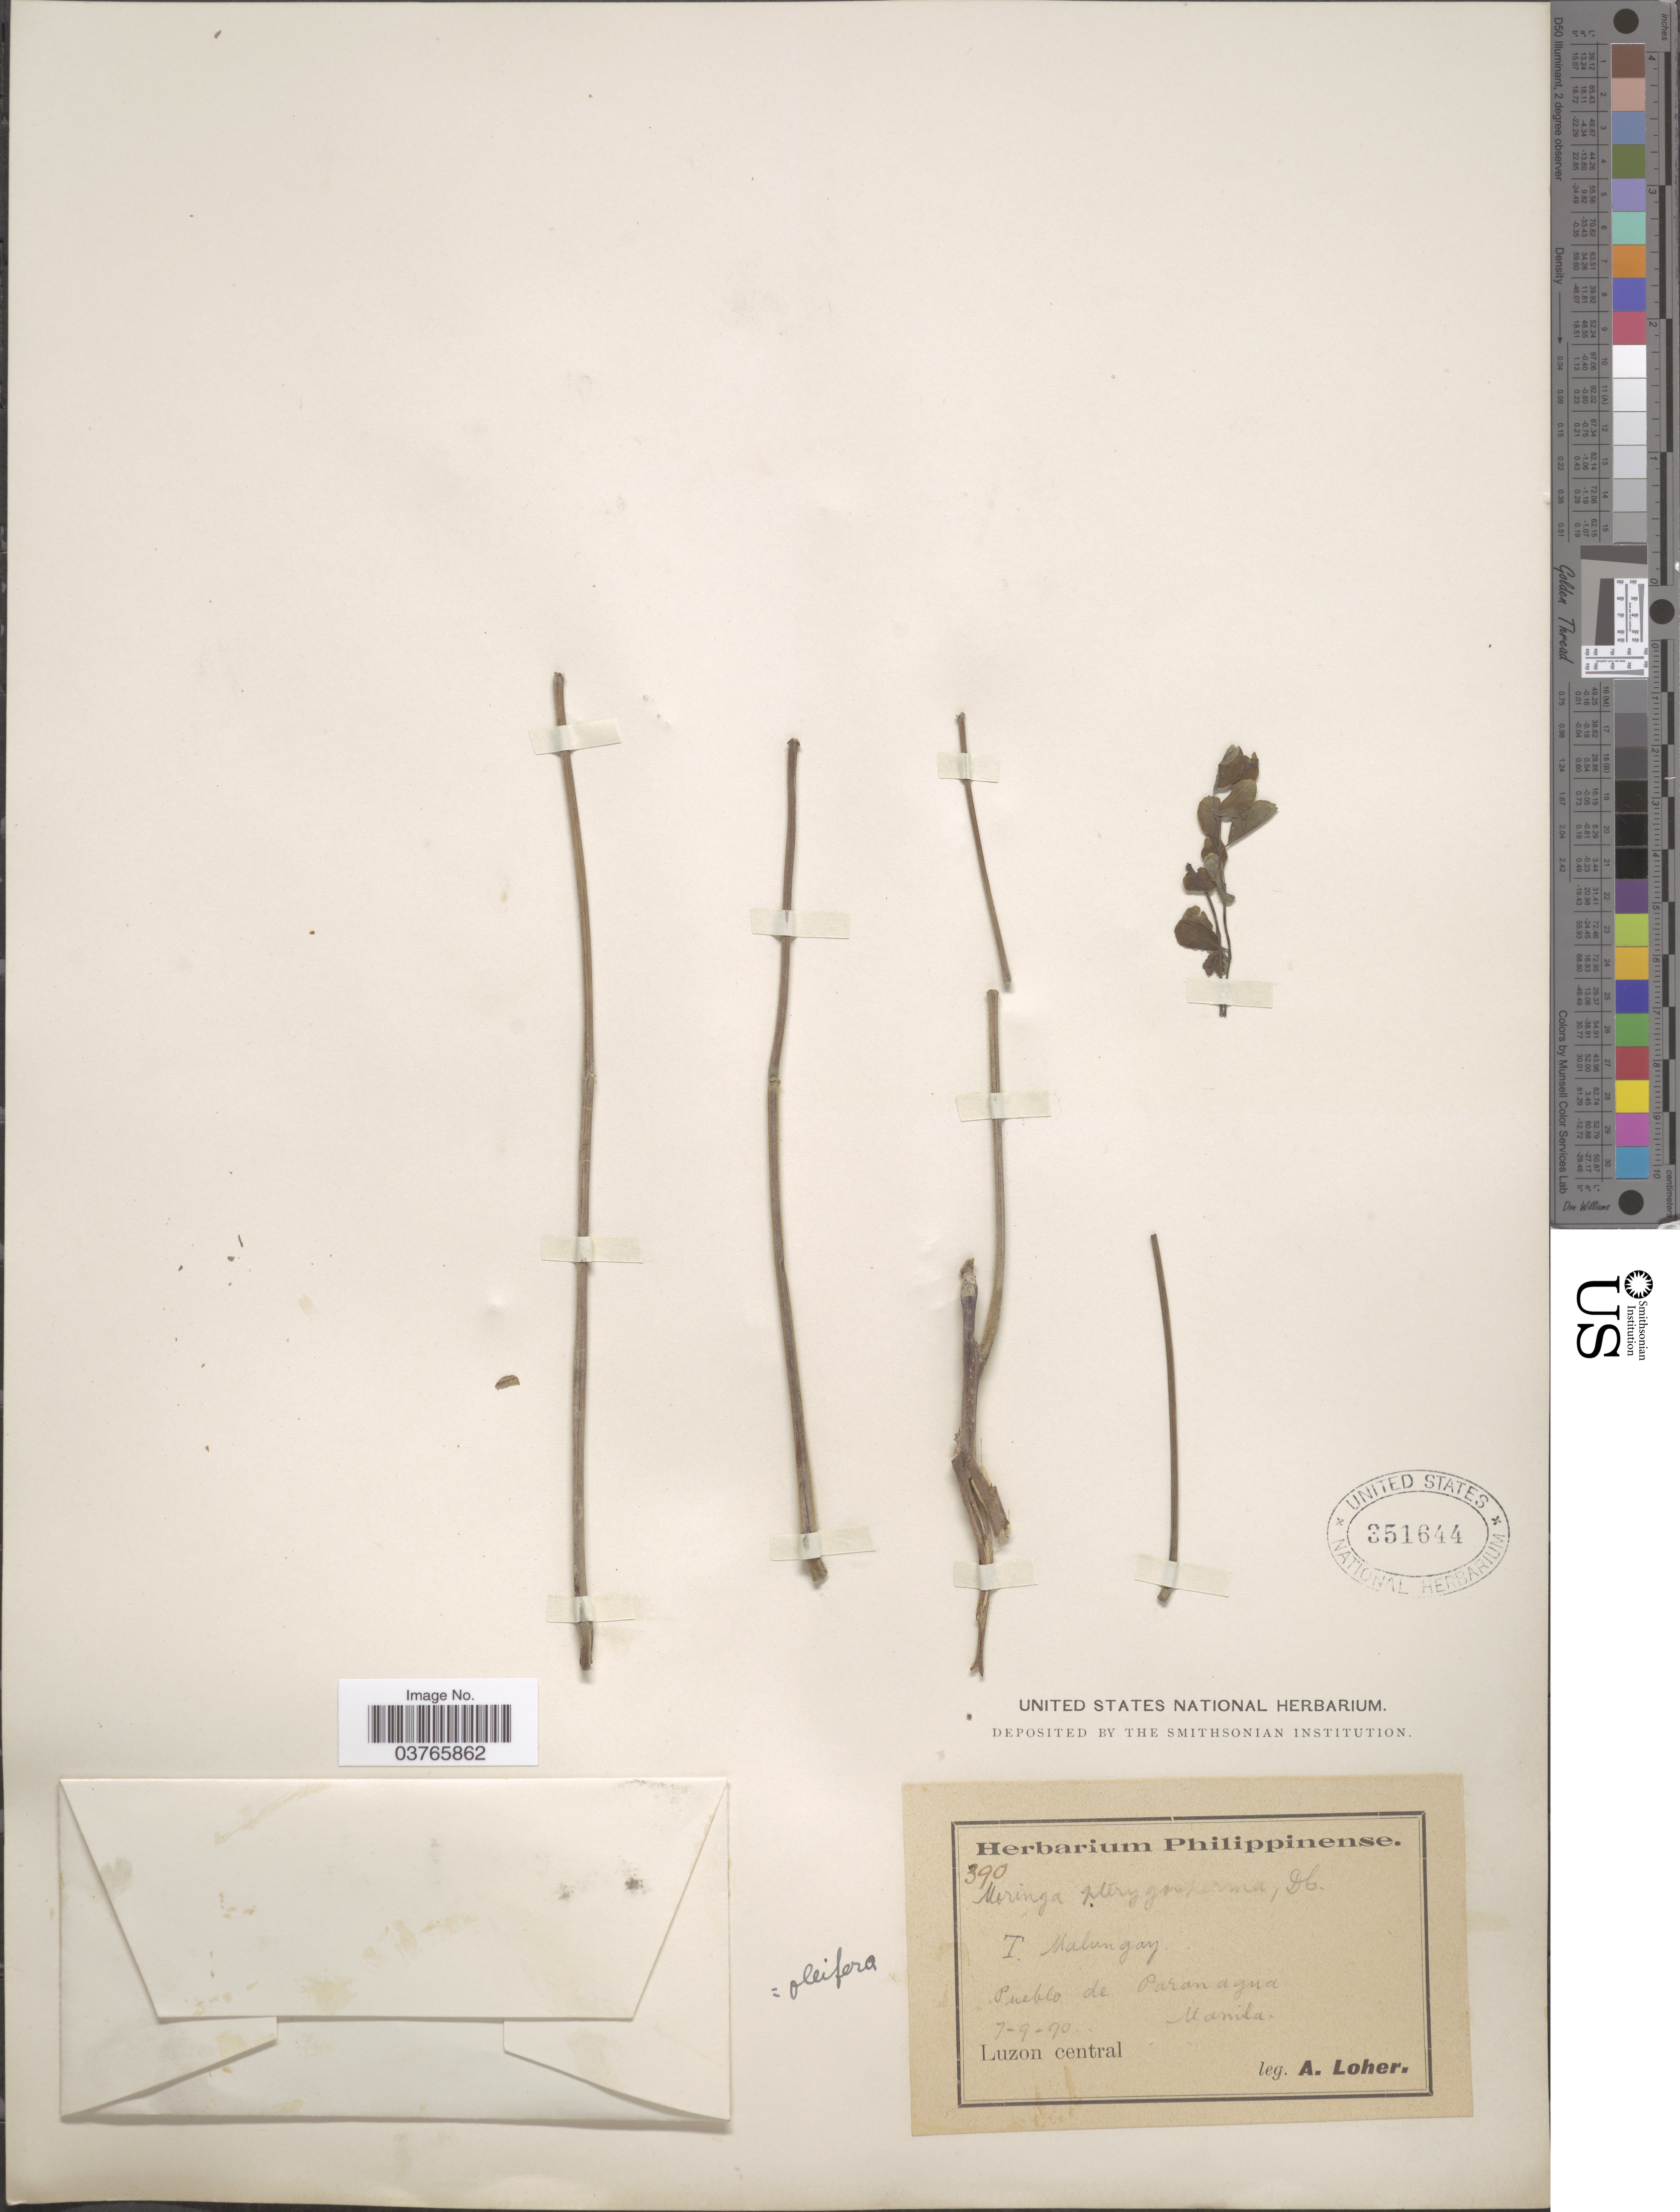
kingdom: Plantae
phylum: Tracheophyta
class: Magnoliopsida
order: Brassicales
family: Moringaceae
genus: Moringa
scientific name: Moringa oleifera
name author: Lam.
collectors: A. Loher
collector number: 390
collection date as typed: Transcribed d/m/y: 7/9/90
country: Philippines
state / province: Central Luzon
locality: T. Malungay (Correct spelling: Malunggay). Pueblo de Paranagua, Manila.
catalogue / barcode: US 351644